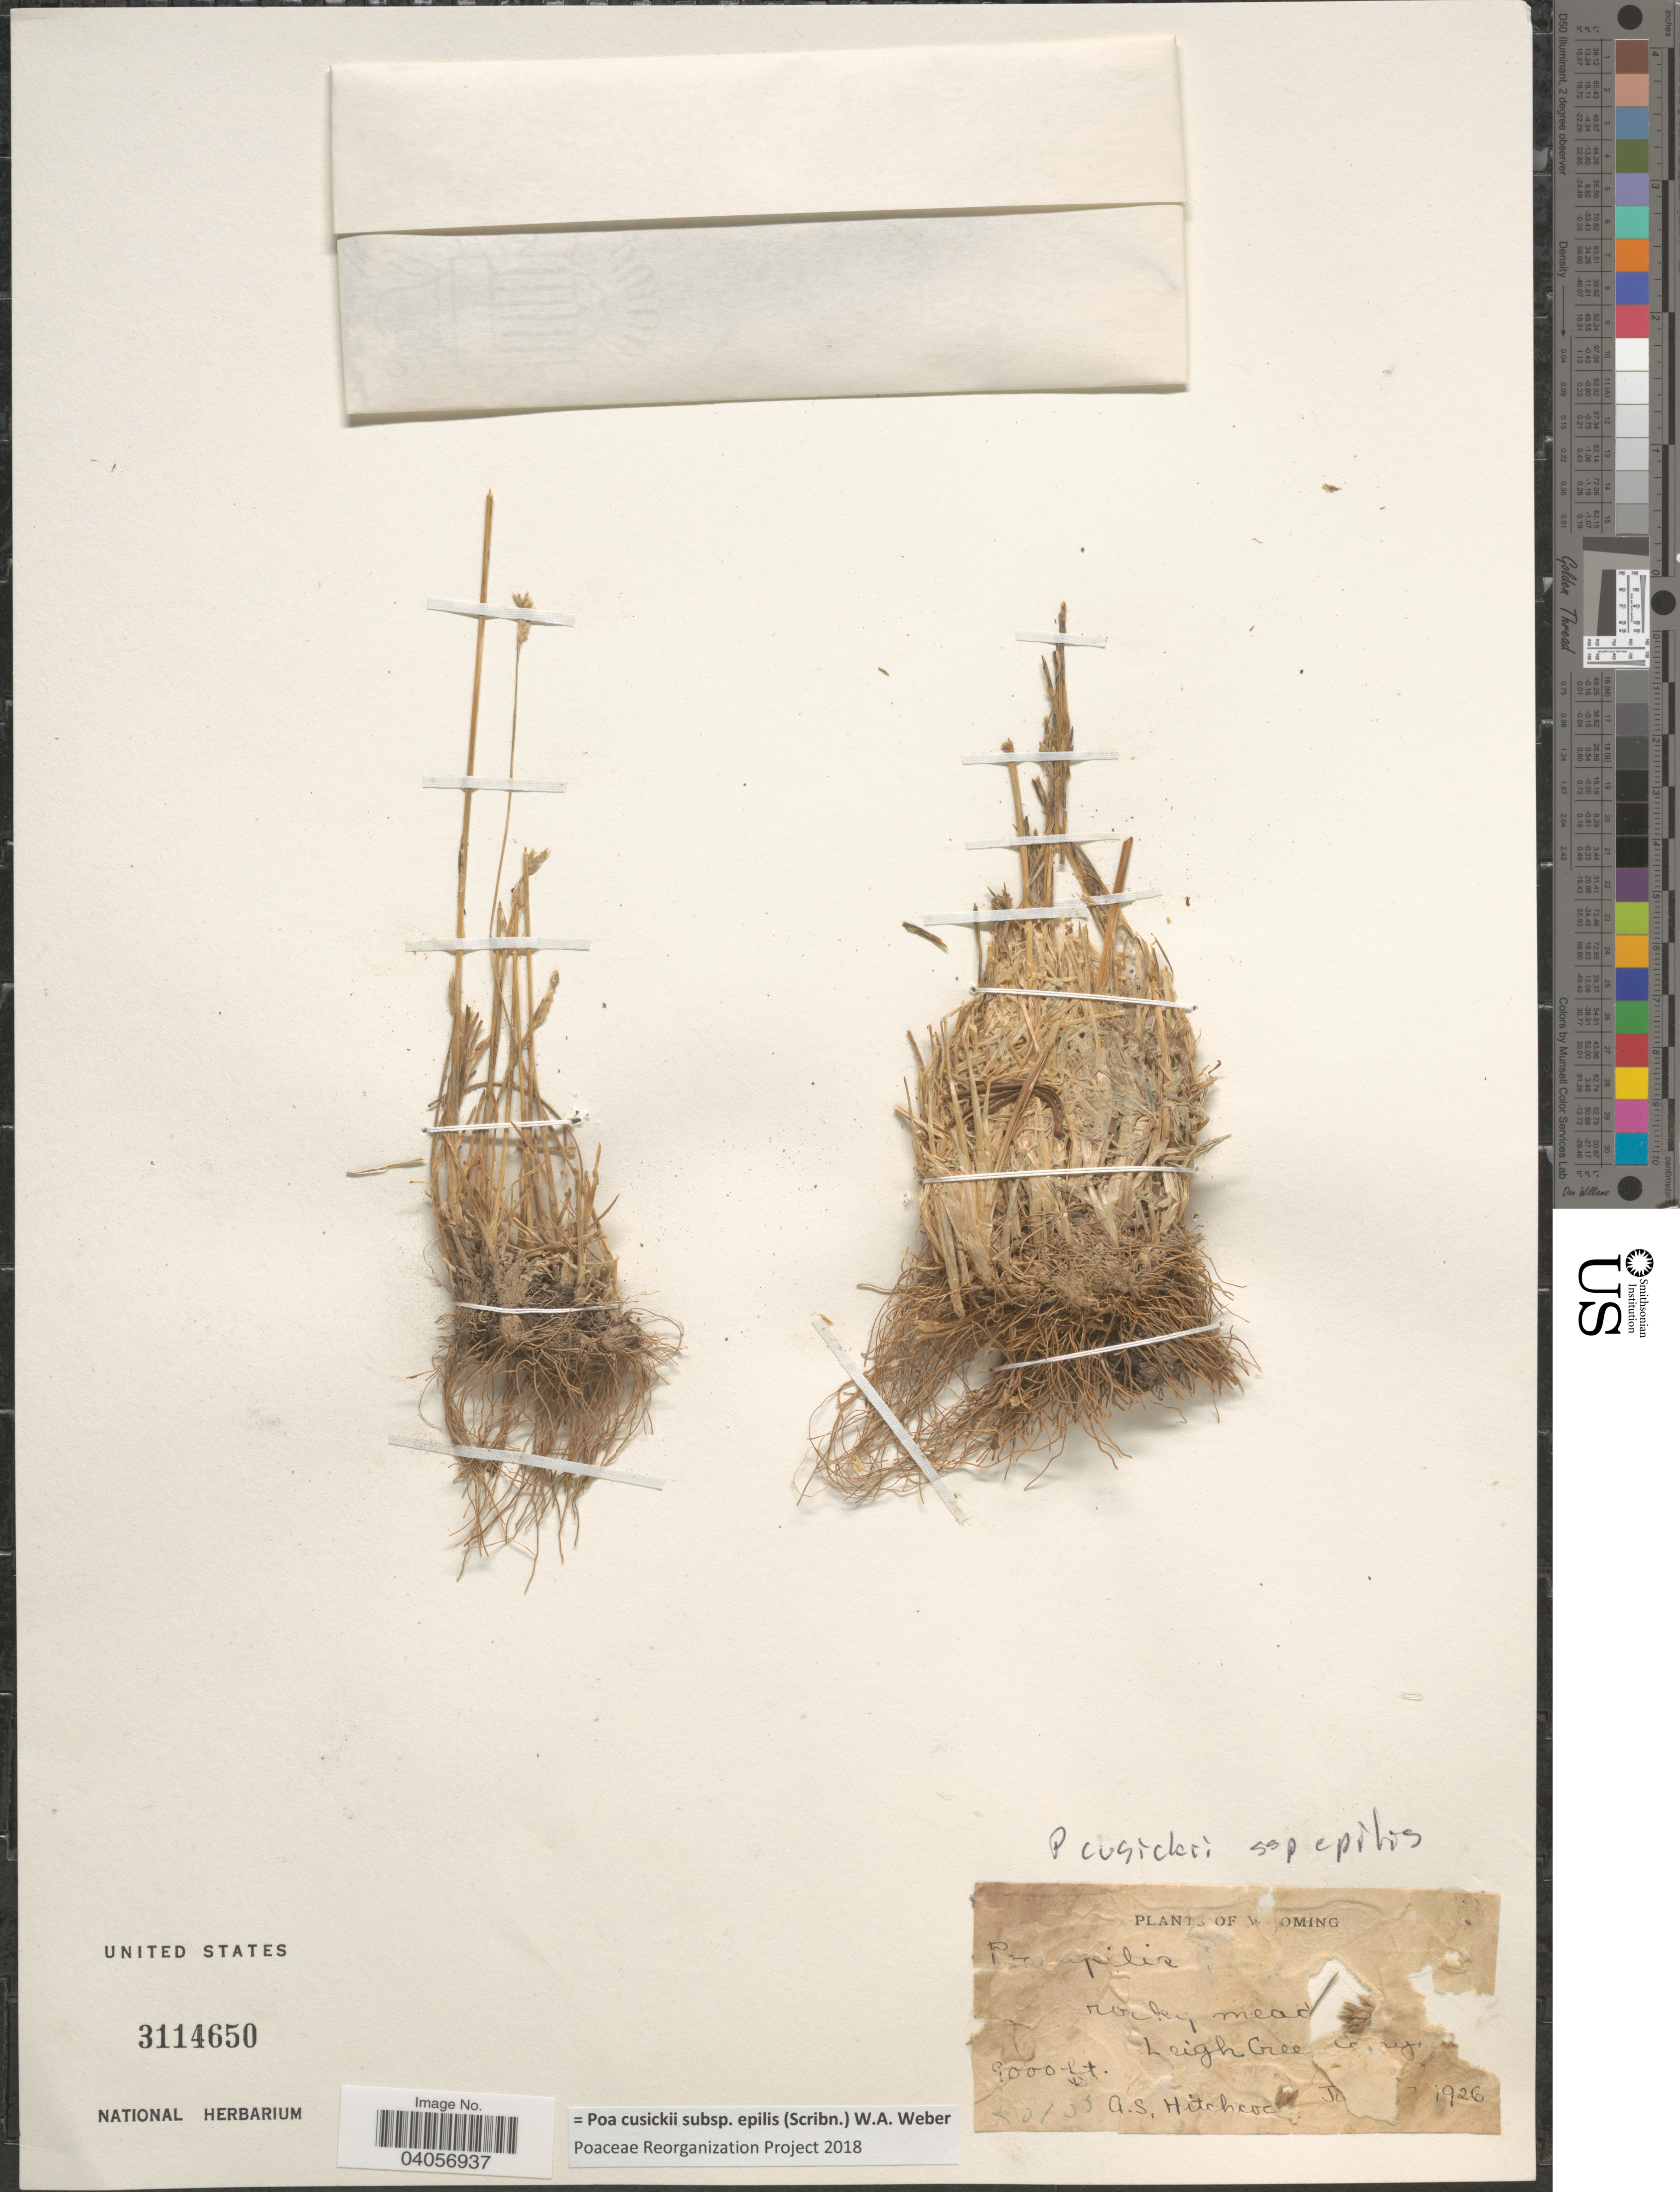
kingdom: Plantae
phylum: Tracheophyta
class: Liliopsida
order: Poales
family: Poaceae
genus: Poa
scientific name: Poa cusickii subsp. epilis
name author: (Scribn.) W.A. Weber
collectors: A. S. Hitchcock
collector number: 80135*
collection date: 1926-07-02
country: United States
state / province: Wyoming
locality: Rocky meadow. Leigh Creek Canyon.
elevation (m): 2743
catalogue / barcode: US 3114650